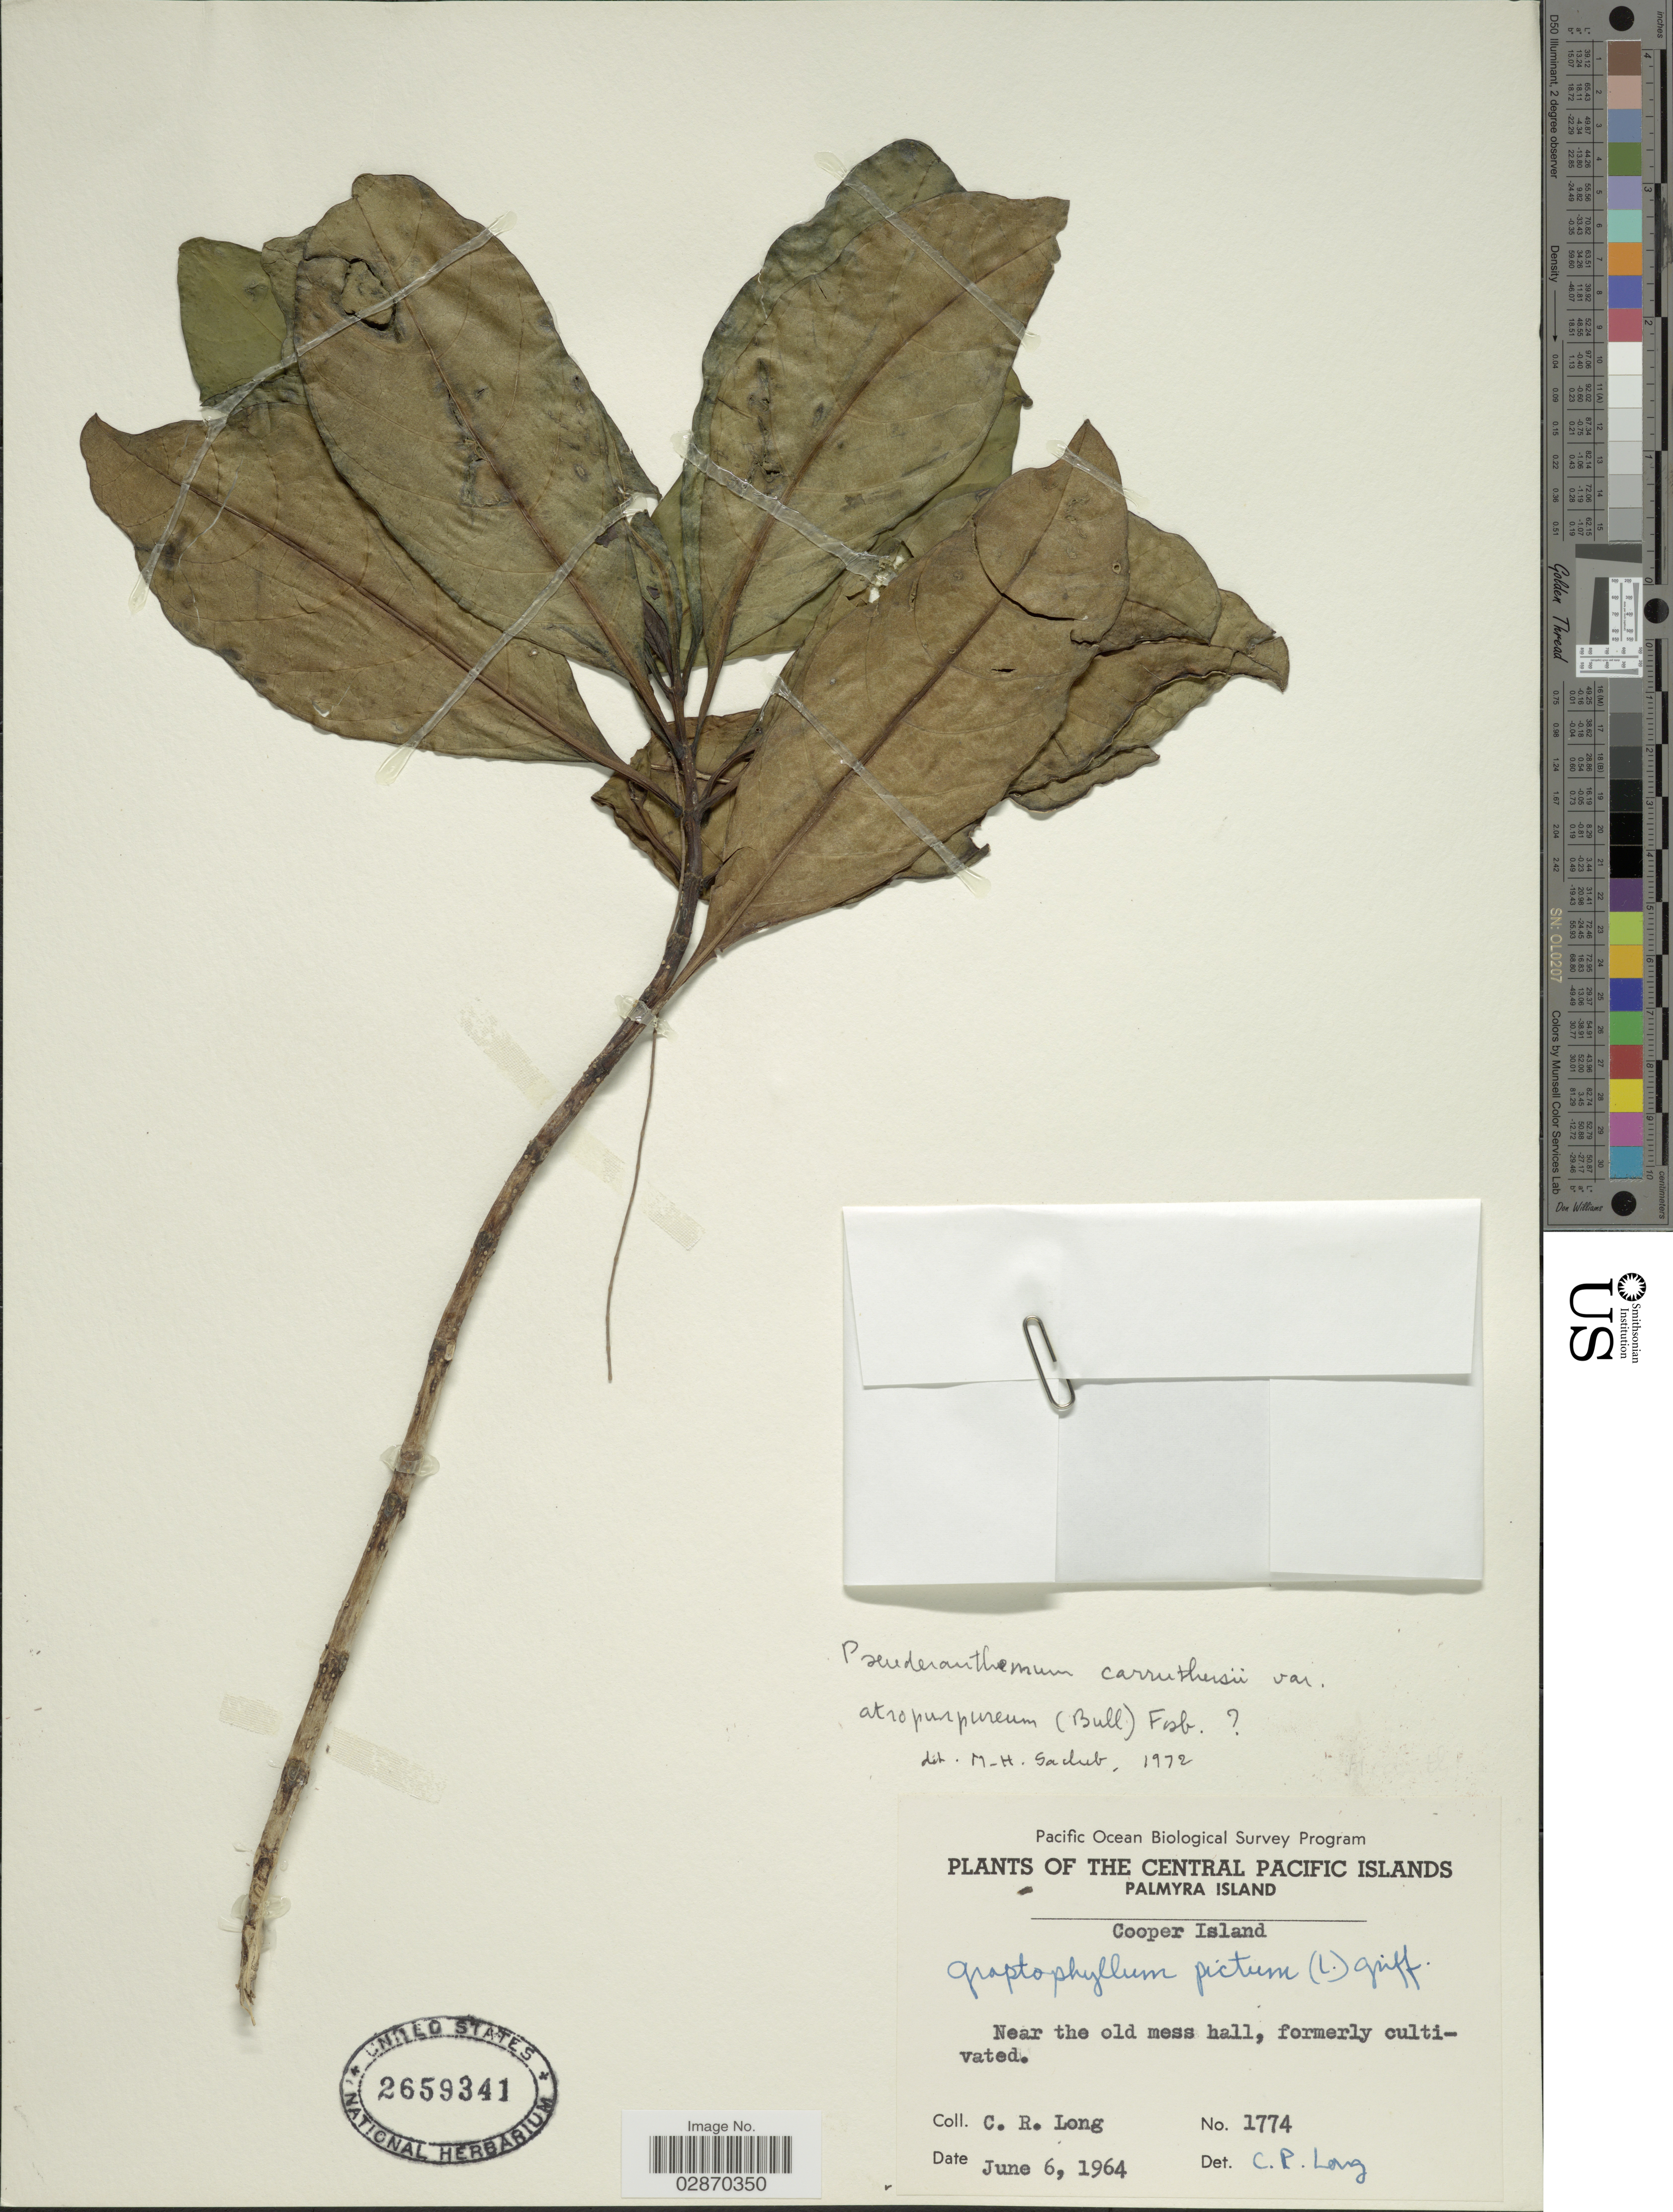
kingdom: Plantae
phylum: Tracheophyta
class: Magnoliopsida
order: Lamiales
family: Acanthaceae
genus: Pseuderanthemum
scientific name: Pseuderanthemum carruthersii var. atropurpureum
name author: (W. Bull) Fosberg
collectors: C. R. Long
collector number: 1774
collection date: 1964-06-06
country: U.S. Administered Pacific Islands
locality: Central Pacific Islands. Palmyra Island. Cooper Island. Near the old mess hall, formerly cultivated.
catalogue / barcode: US 2659341